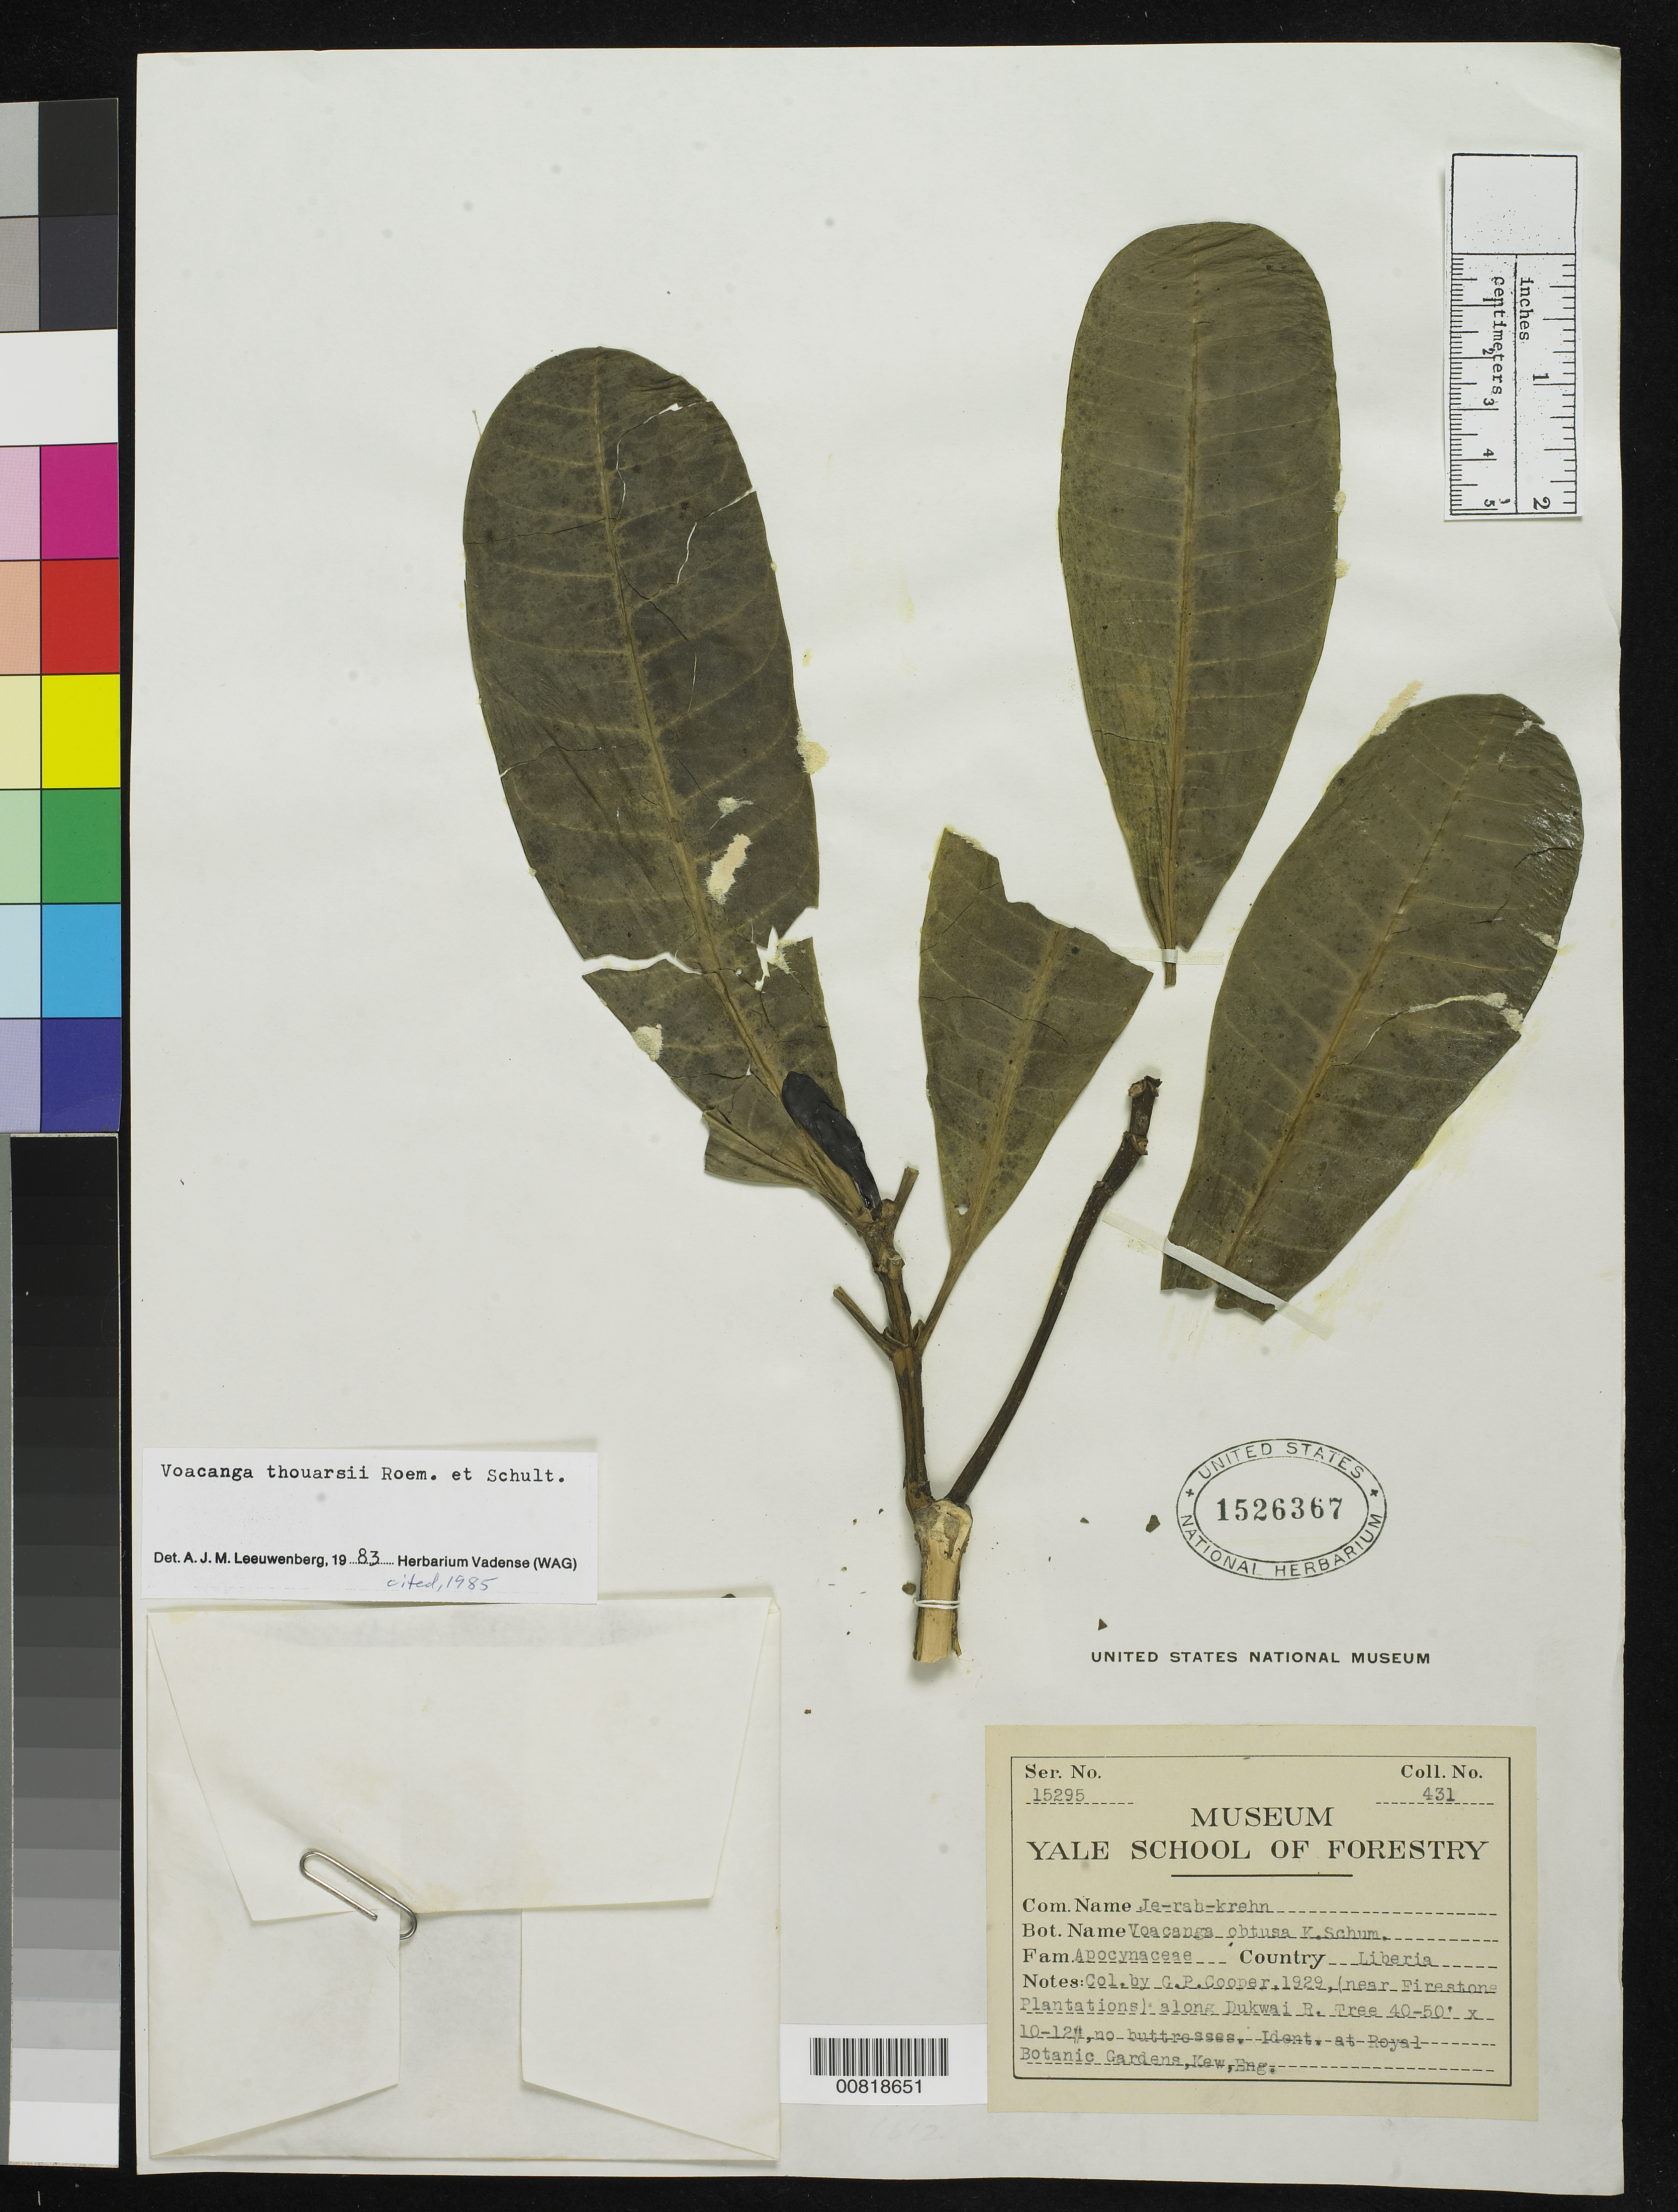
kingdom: Plantae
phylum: Tracheophyta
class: Magnoliopsida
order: Gentianales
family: Apocynaceae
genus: Voacanga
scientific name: Voacanga thouarsii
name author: Roem. & Schult.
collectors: G. Cooper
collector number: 431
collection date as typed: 1929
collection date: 1929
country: Liberia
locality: (near Firestone Plantations) along Dukwai River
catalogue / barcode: US 1526367